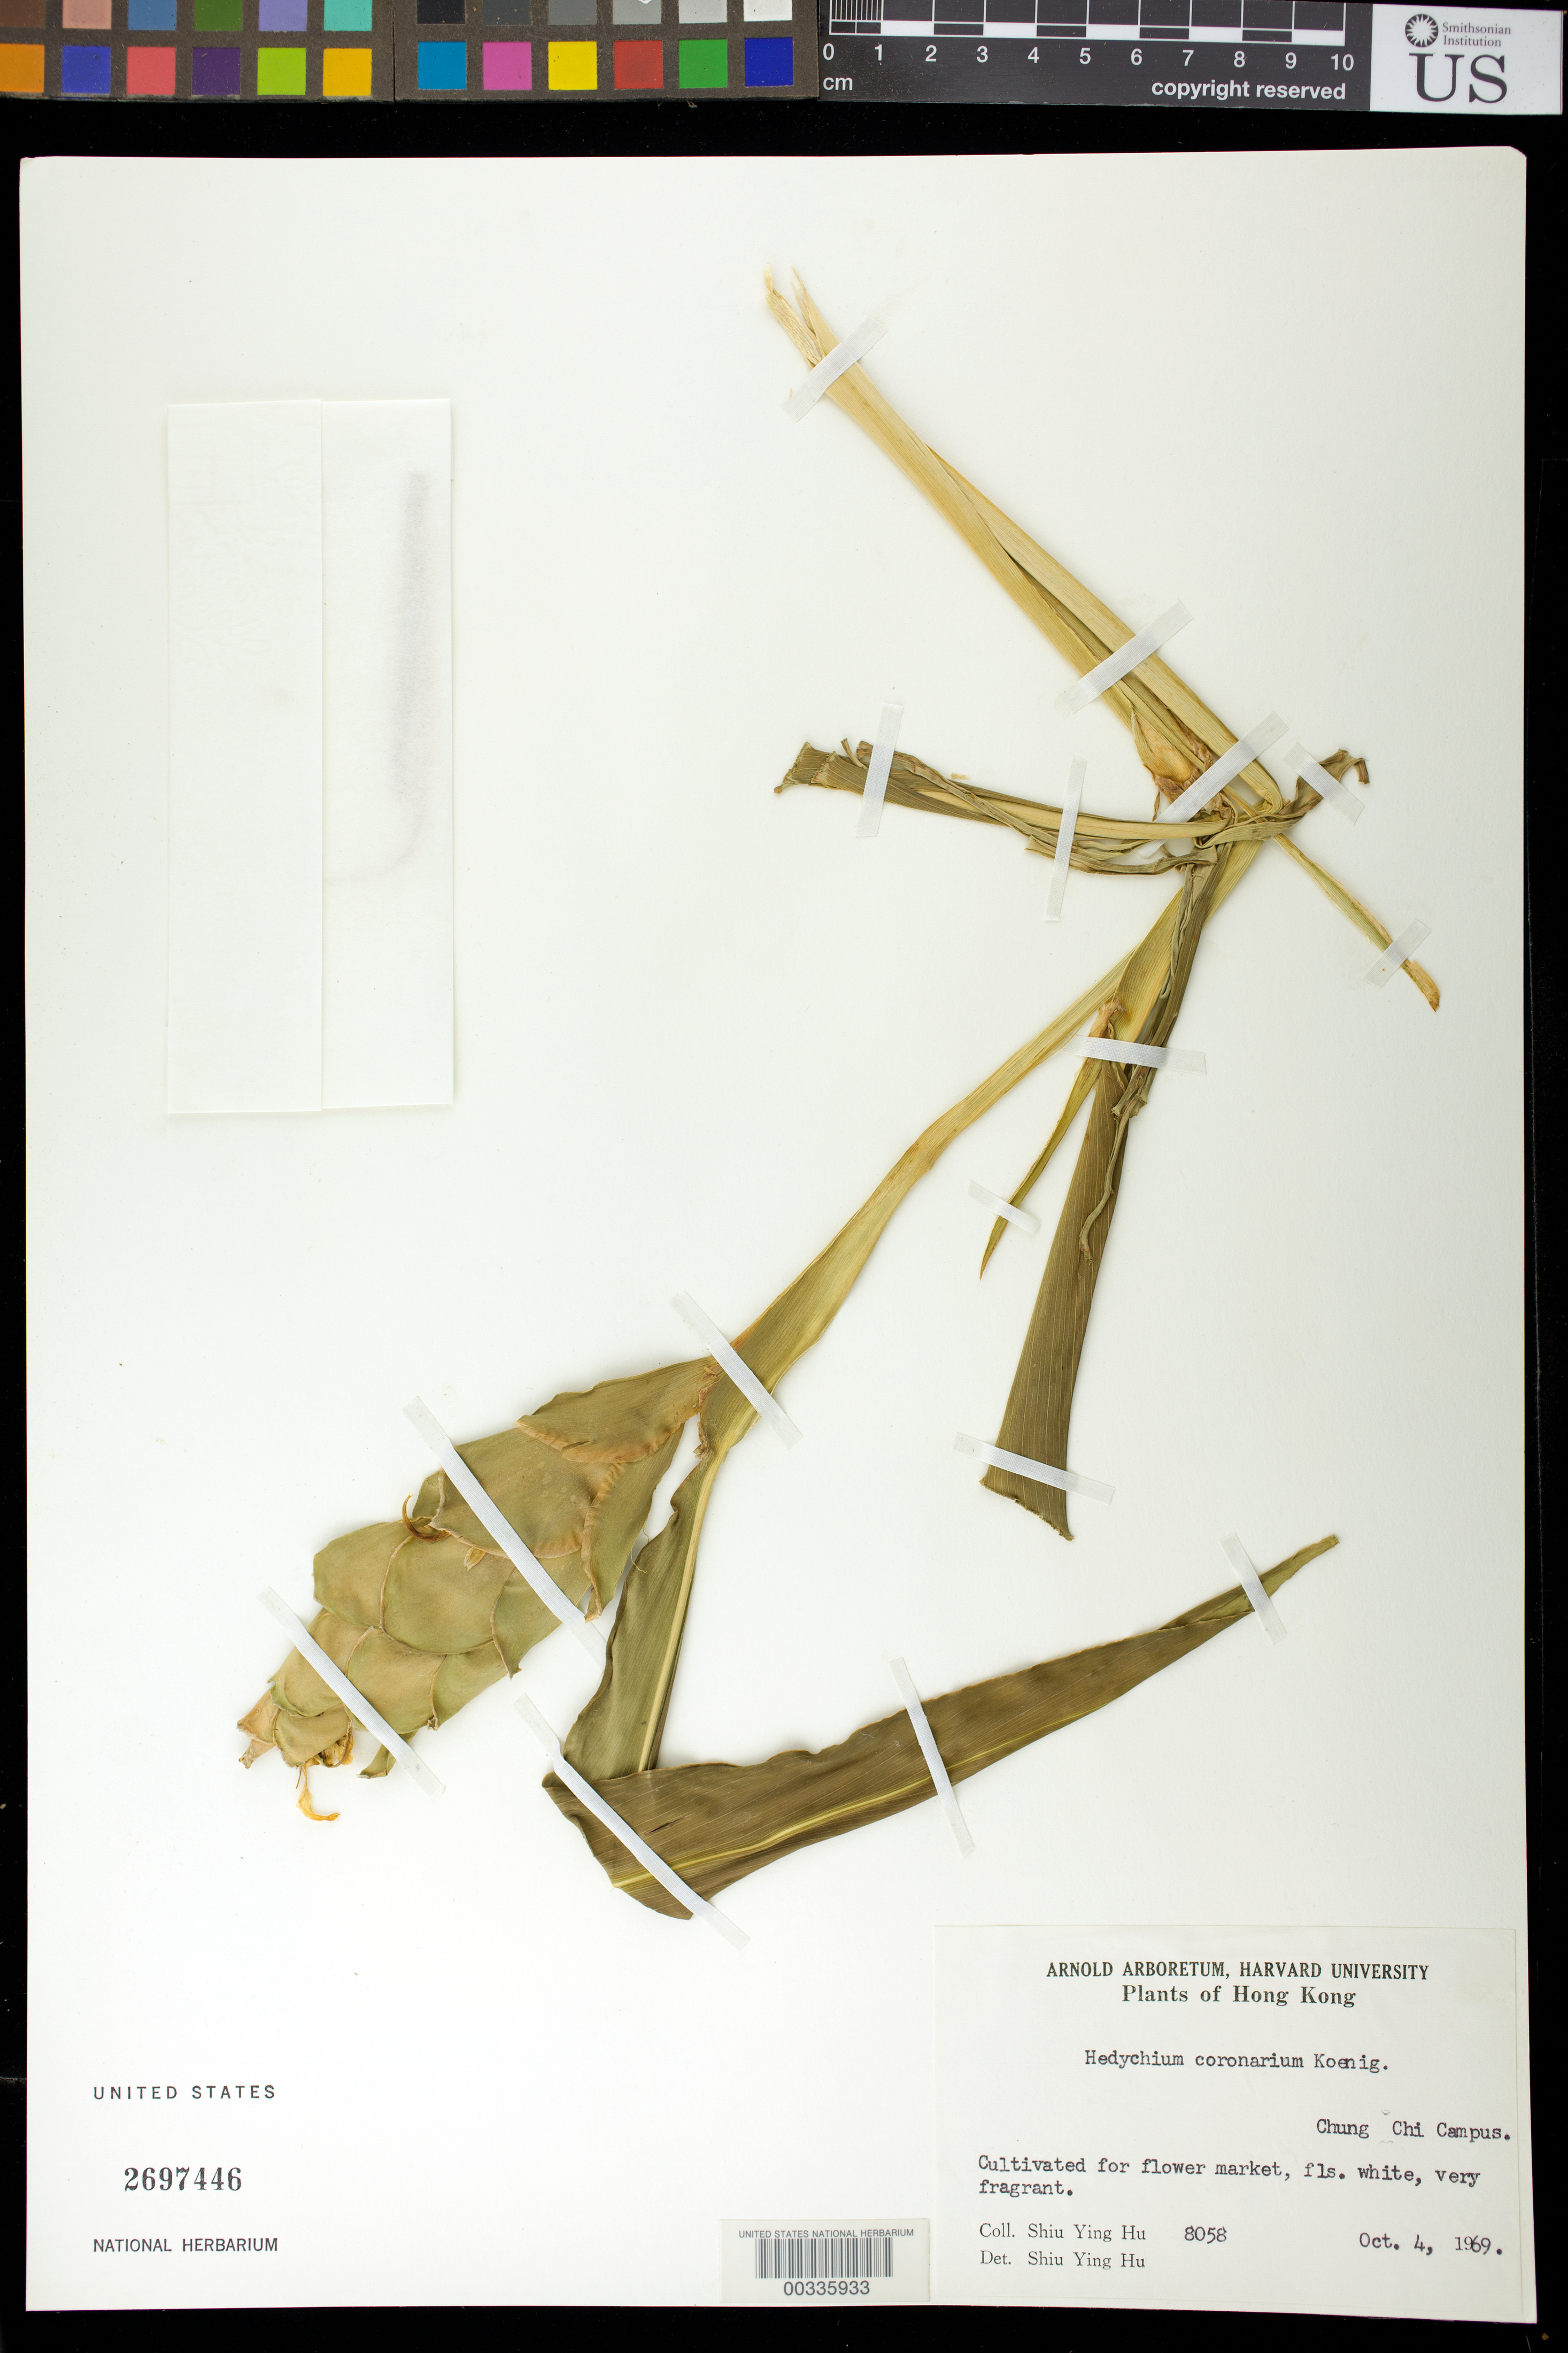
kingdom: Plantae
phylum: Tracheophyta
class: Liliopsida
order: Zingiberales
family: Zingiberaceae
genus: Hedychium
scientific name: Hedychium coronarium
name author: J. Koenig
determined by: Hu, S. Y.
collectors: S. Y. Hu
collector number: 8058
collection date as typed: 04 Oct 1969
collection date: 1969-10-04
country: China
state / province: Hong Kong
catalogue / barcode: US 2697446